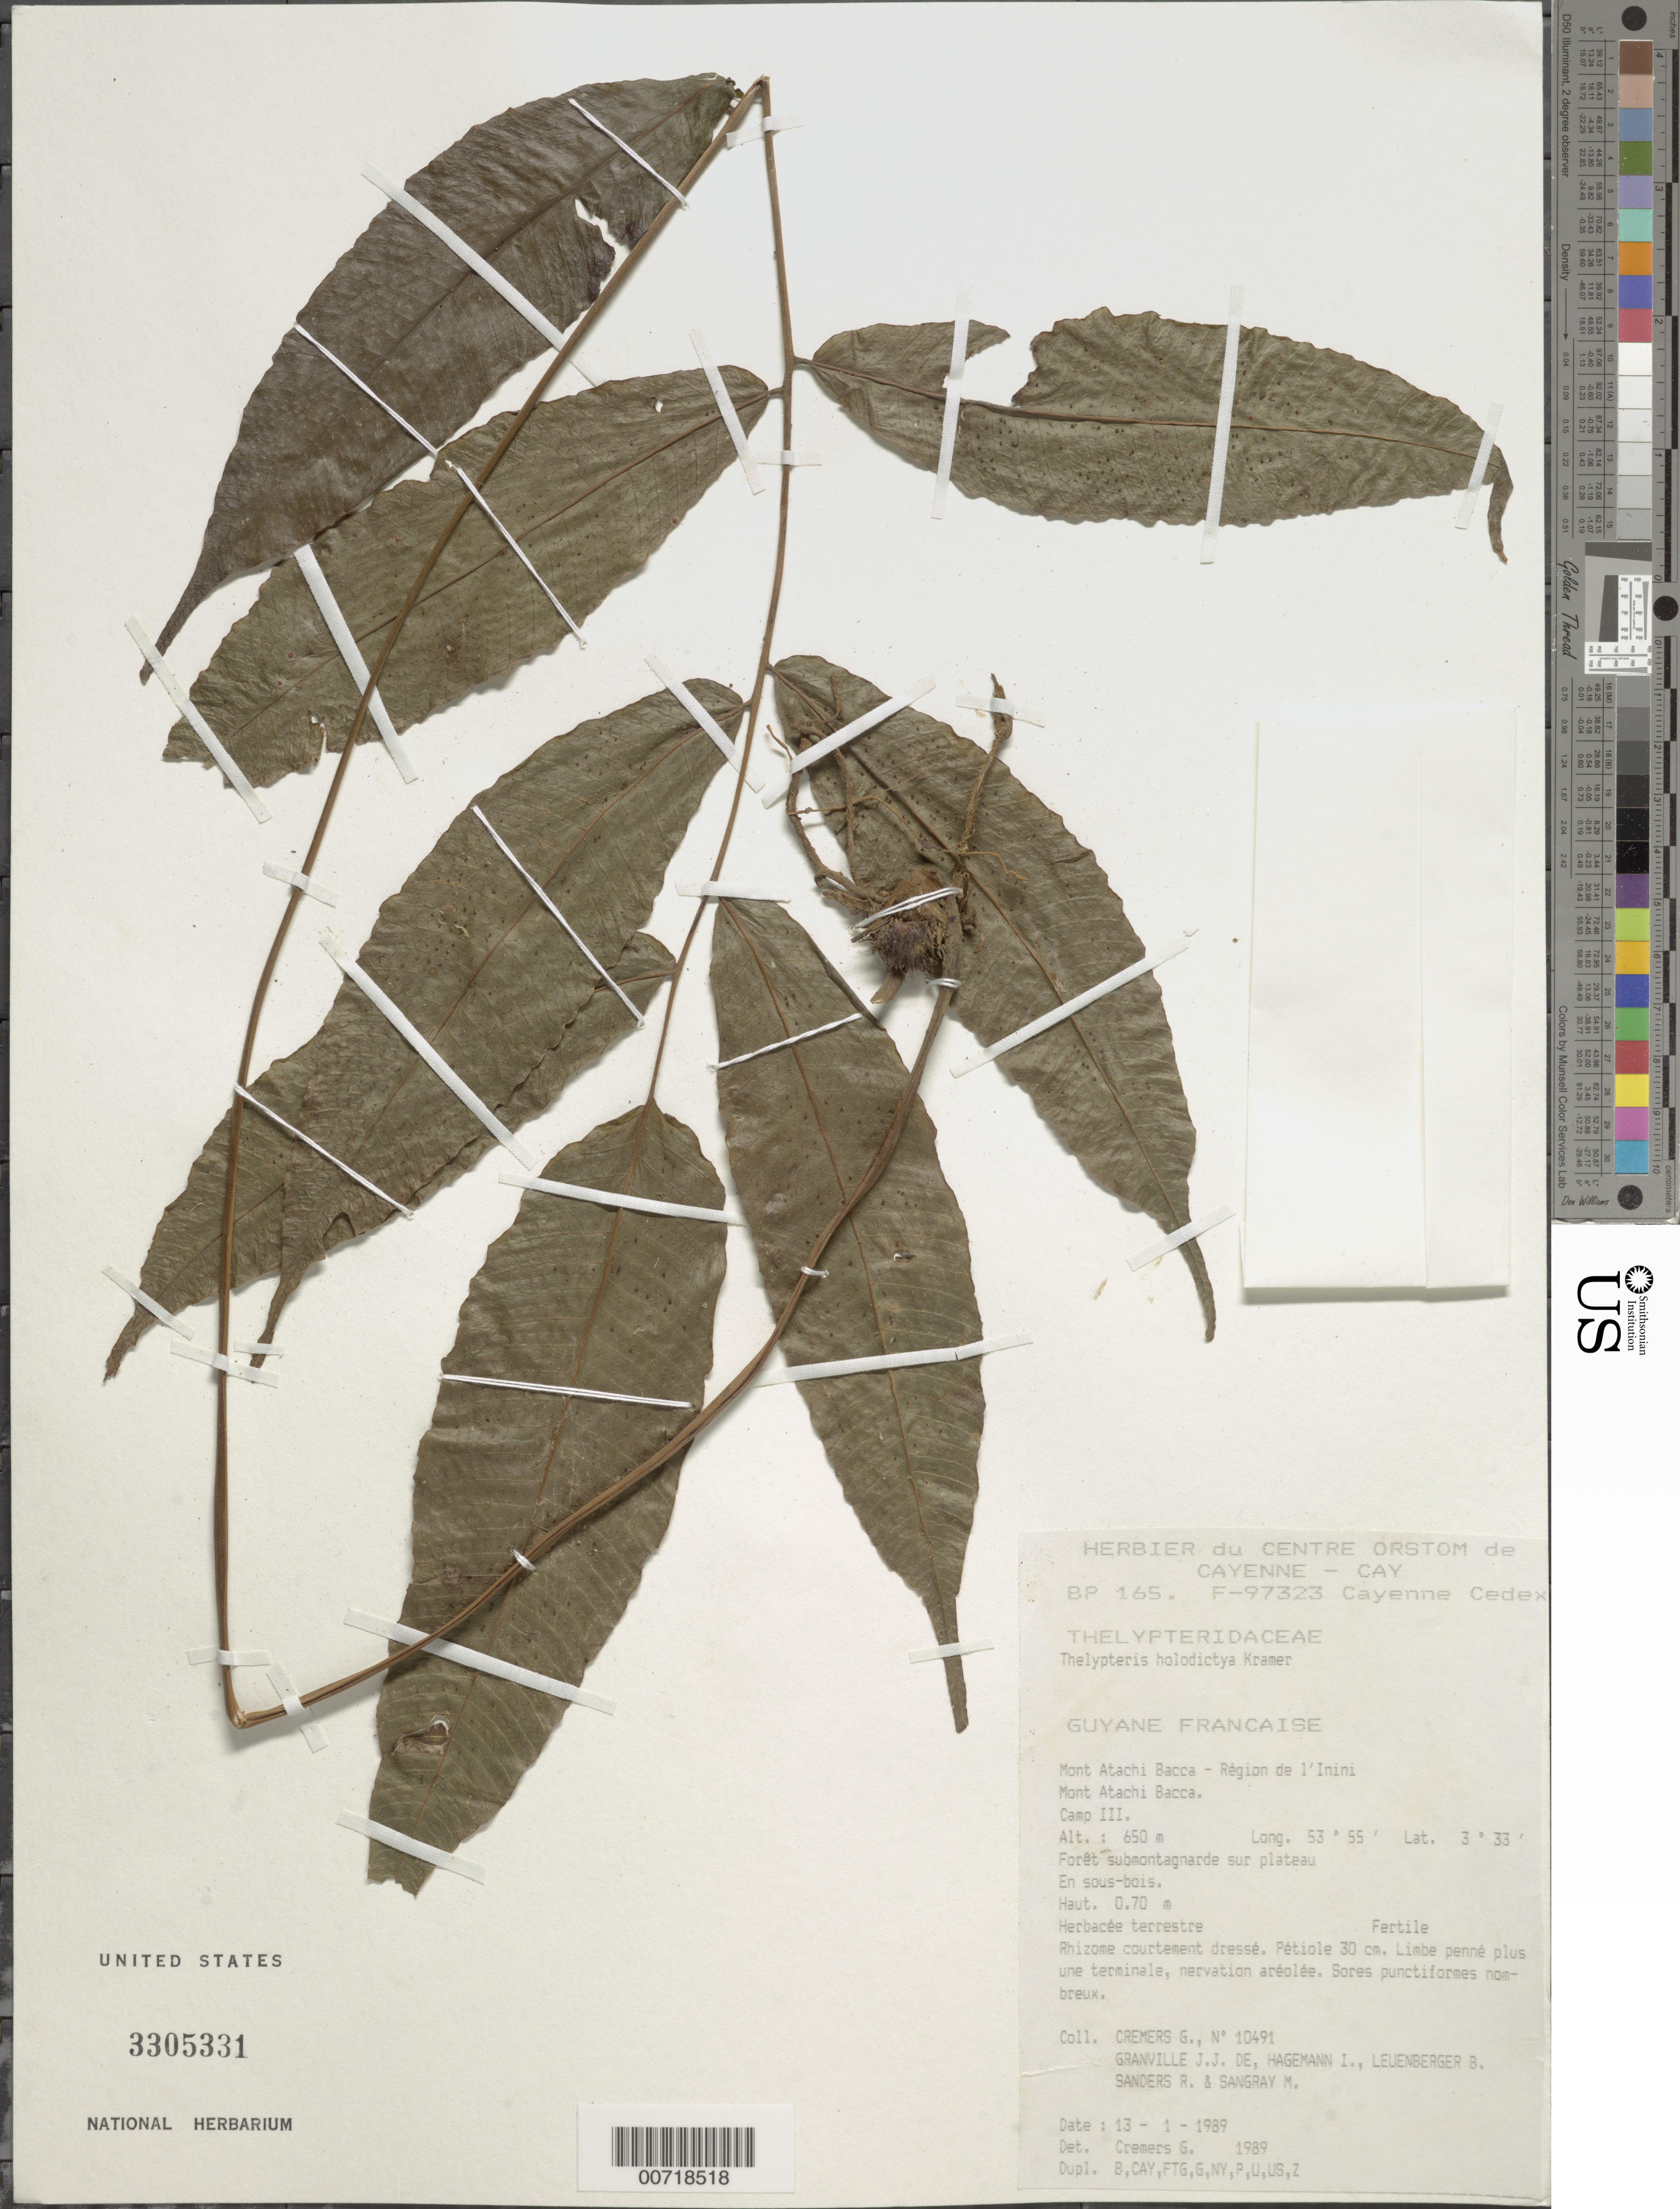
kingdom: Plantae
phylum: Tracheophyta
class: Polypodiopsida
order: Polypodiales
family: Thelypteridaceae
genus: Meniscium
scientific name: Meniscium holodictyum comb. nov., ined. 2015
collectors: G. Cremers et al.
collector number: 10491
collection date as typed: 13-Jan-89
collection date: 1989-01-13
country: French Guiana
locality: Mont Atachi Bacca, région de l'Inini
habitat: Submontane forest on plateau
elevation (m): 650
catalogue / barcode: US 3305331